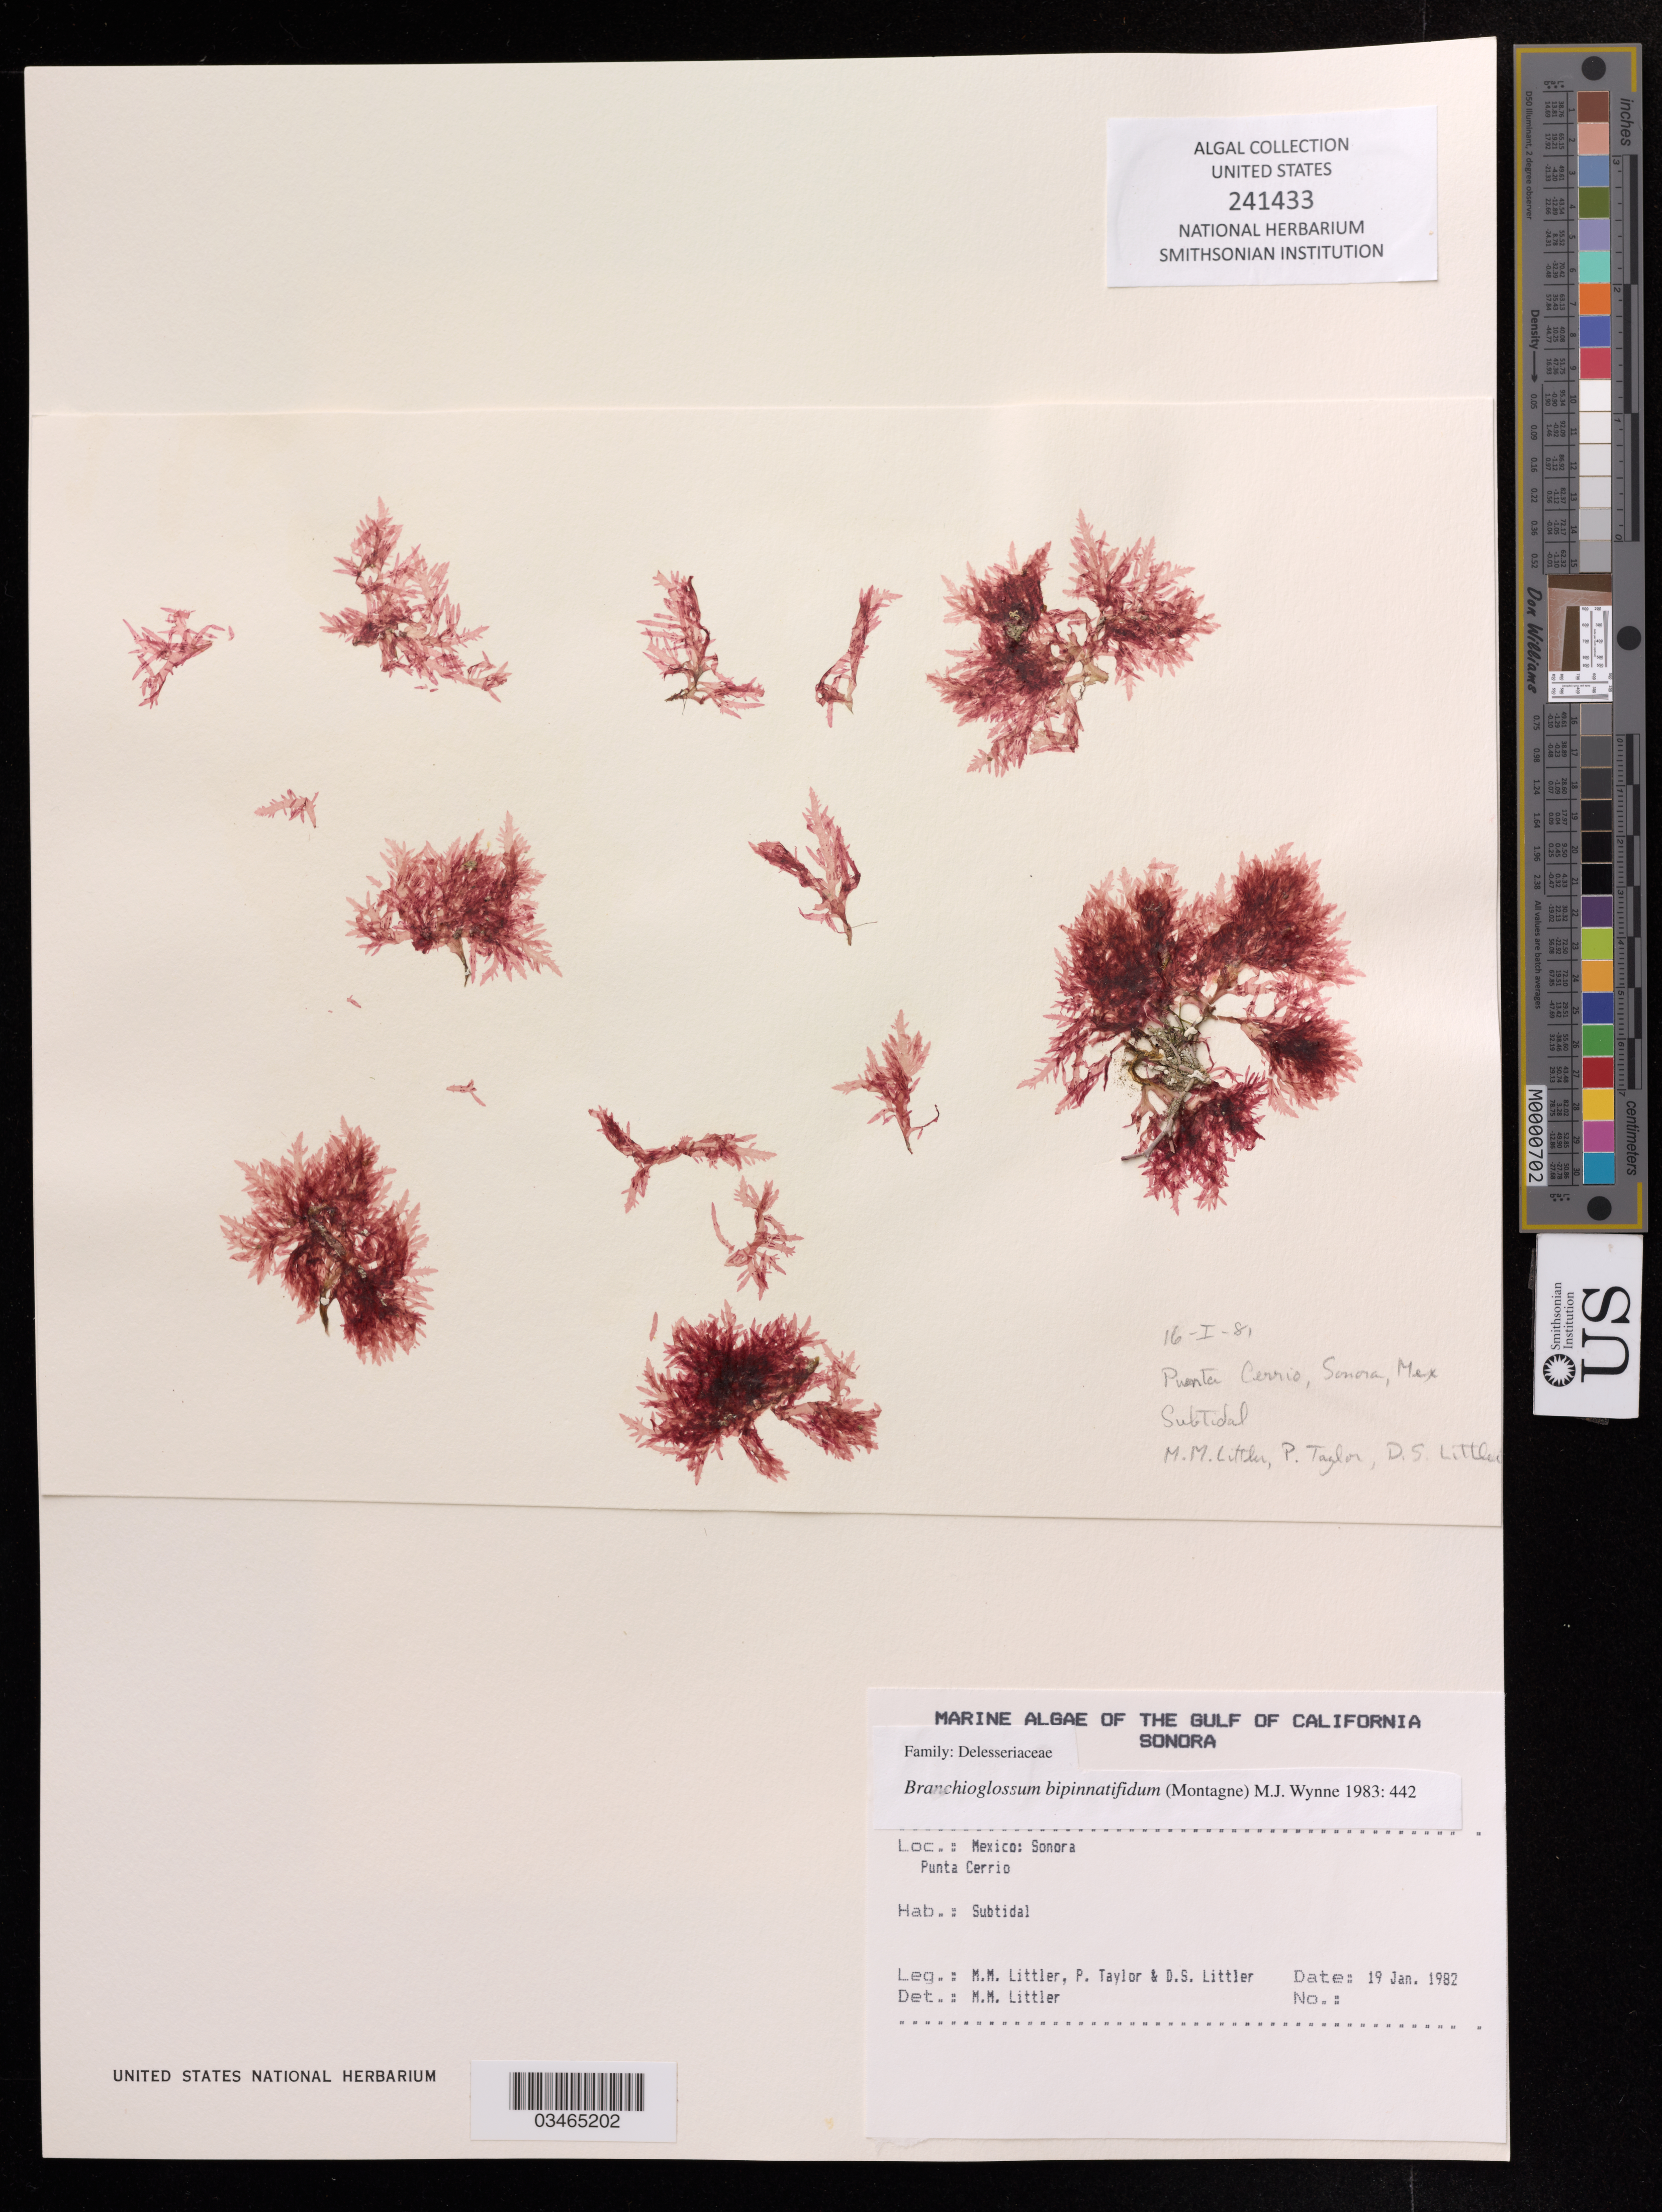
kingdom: Plantae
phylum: Rhodophyta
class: Florideophyceae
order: Ceramiales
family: Delesseriaceae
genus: Branchioglossum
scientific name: Branchioglossum bipinnatifidum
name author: (Mont.) M.J. Wynne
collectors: M. M. Littler, P. Taylor & D. S. Littler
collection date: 1982-01-19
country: Mexico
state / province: Sonora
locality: Punta Cerrio.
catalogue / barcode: US 241433